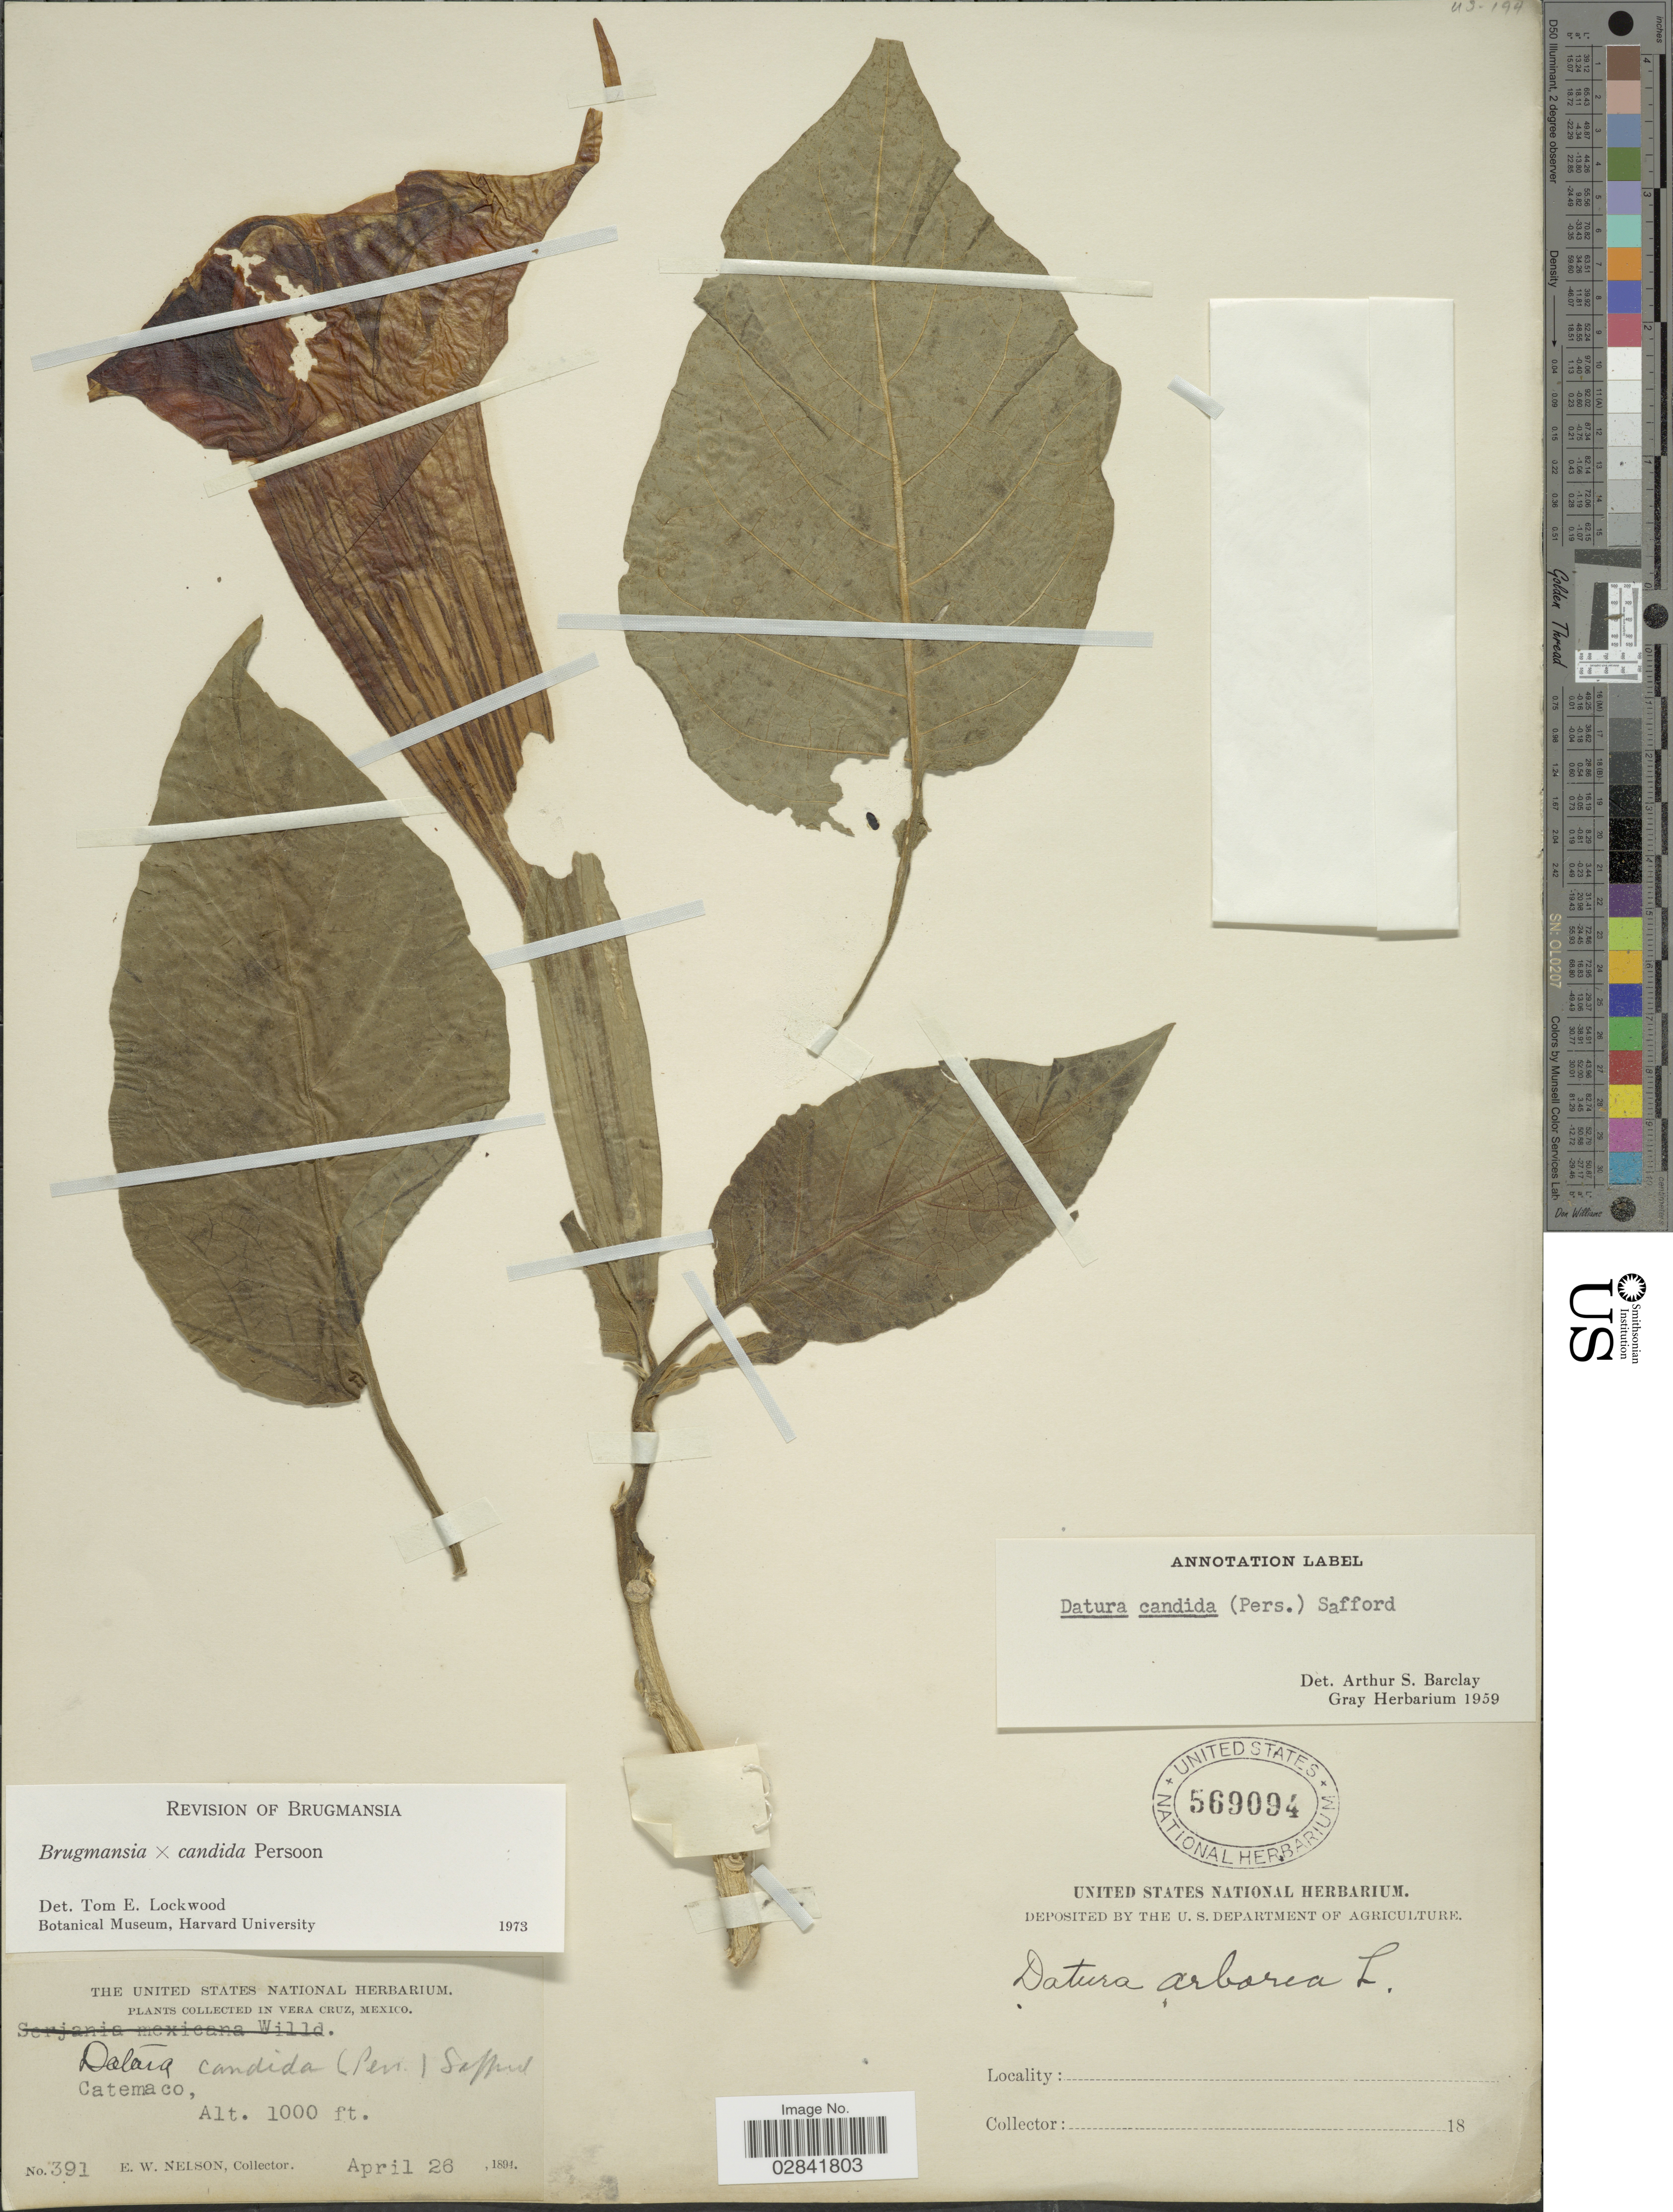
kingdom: Plantae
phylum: Tracheophyta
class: Magnoliopsida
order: Solanales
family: Solanaceae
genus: Brugmansia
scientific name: Brugmansia x candida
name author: Pers.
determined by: Lockwood, T. E.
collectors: E. W. Nelson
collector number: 391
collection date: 1894-04-26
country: Mexico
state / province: Veracruz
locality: Vera Cruz. Catemaco.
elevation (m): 305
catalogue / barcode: US 569094